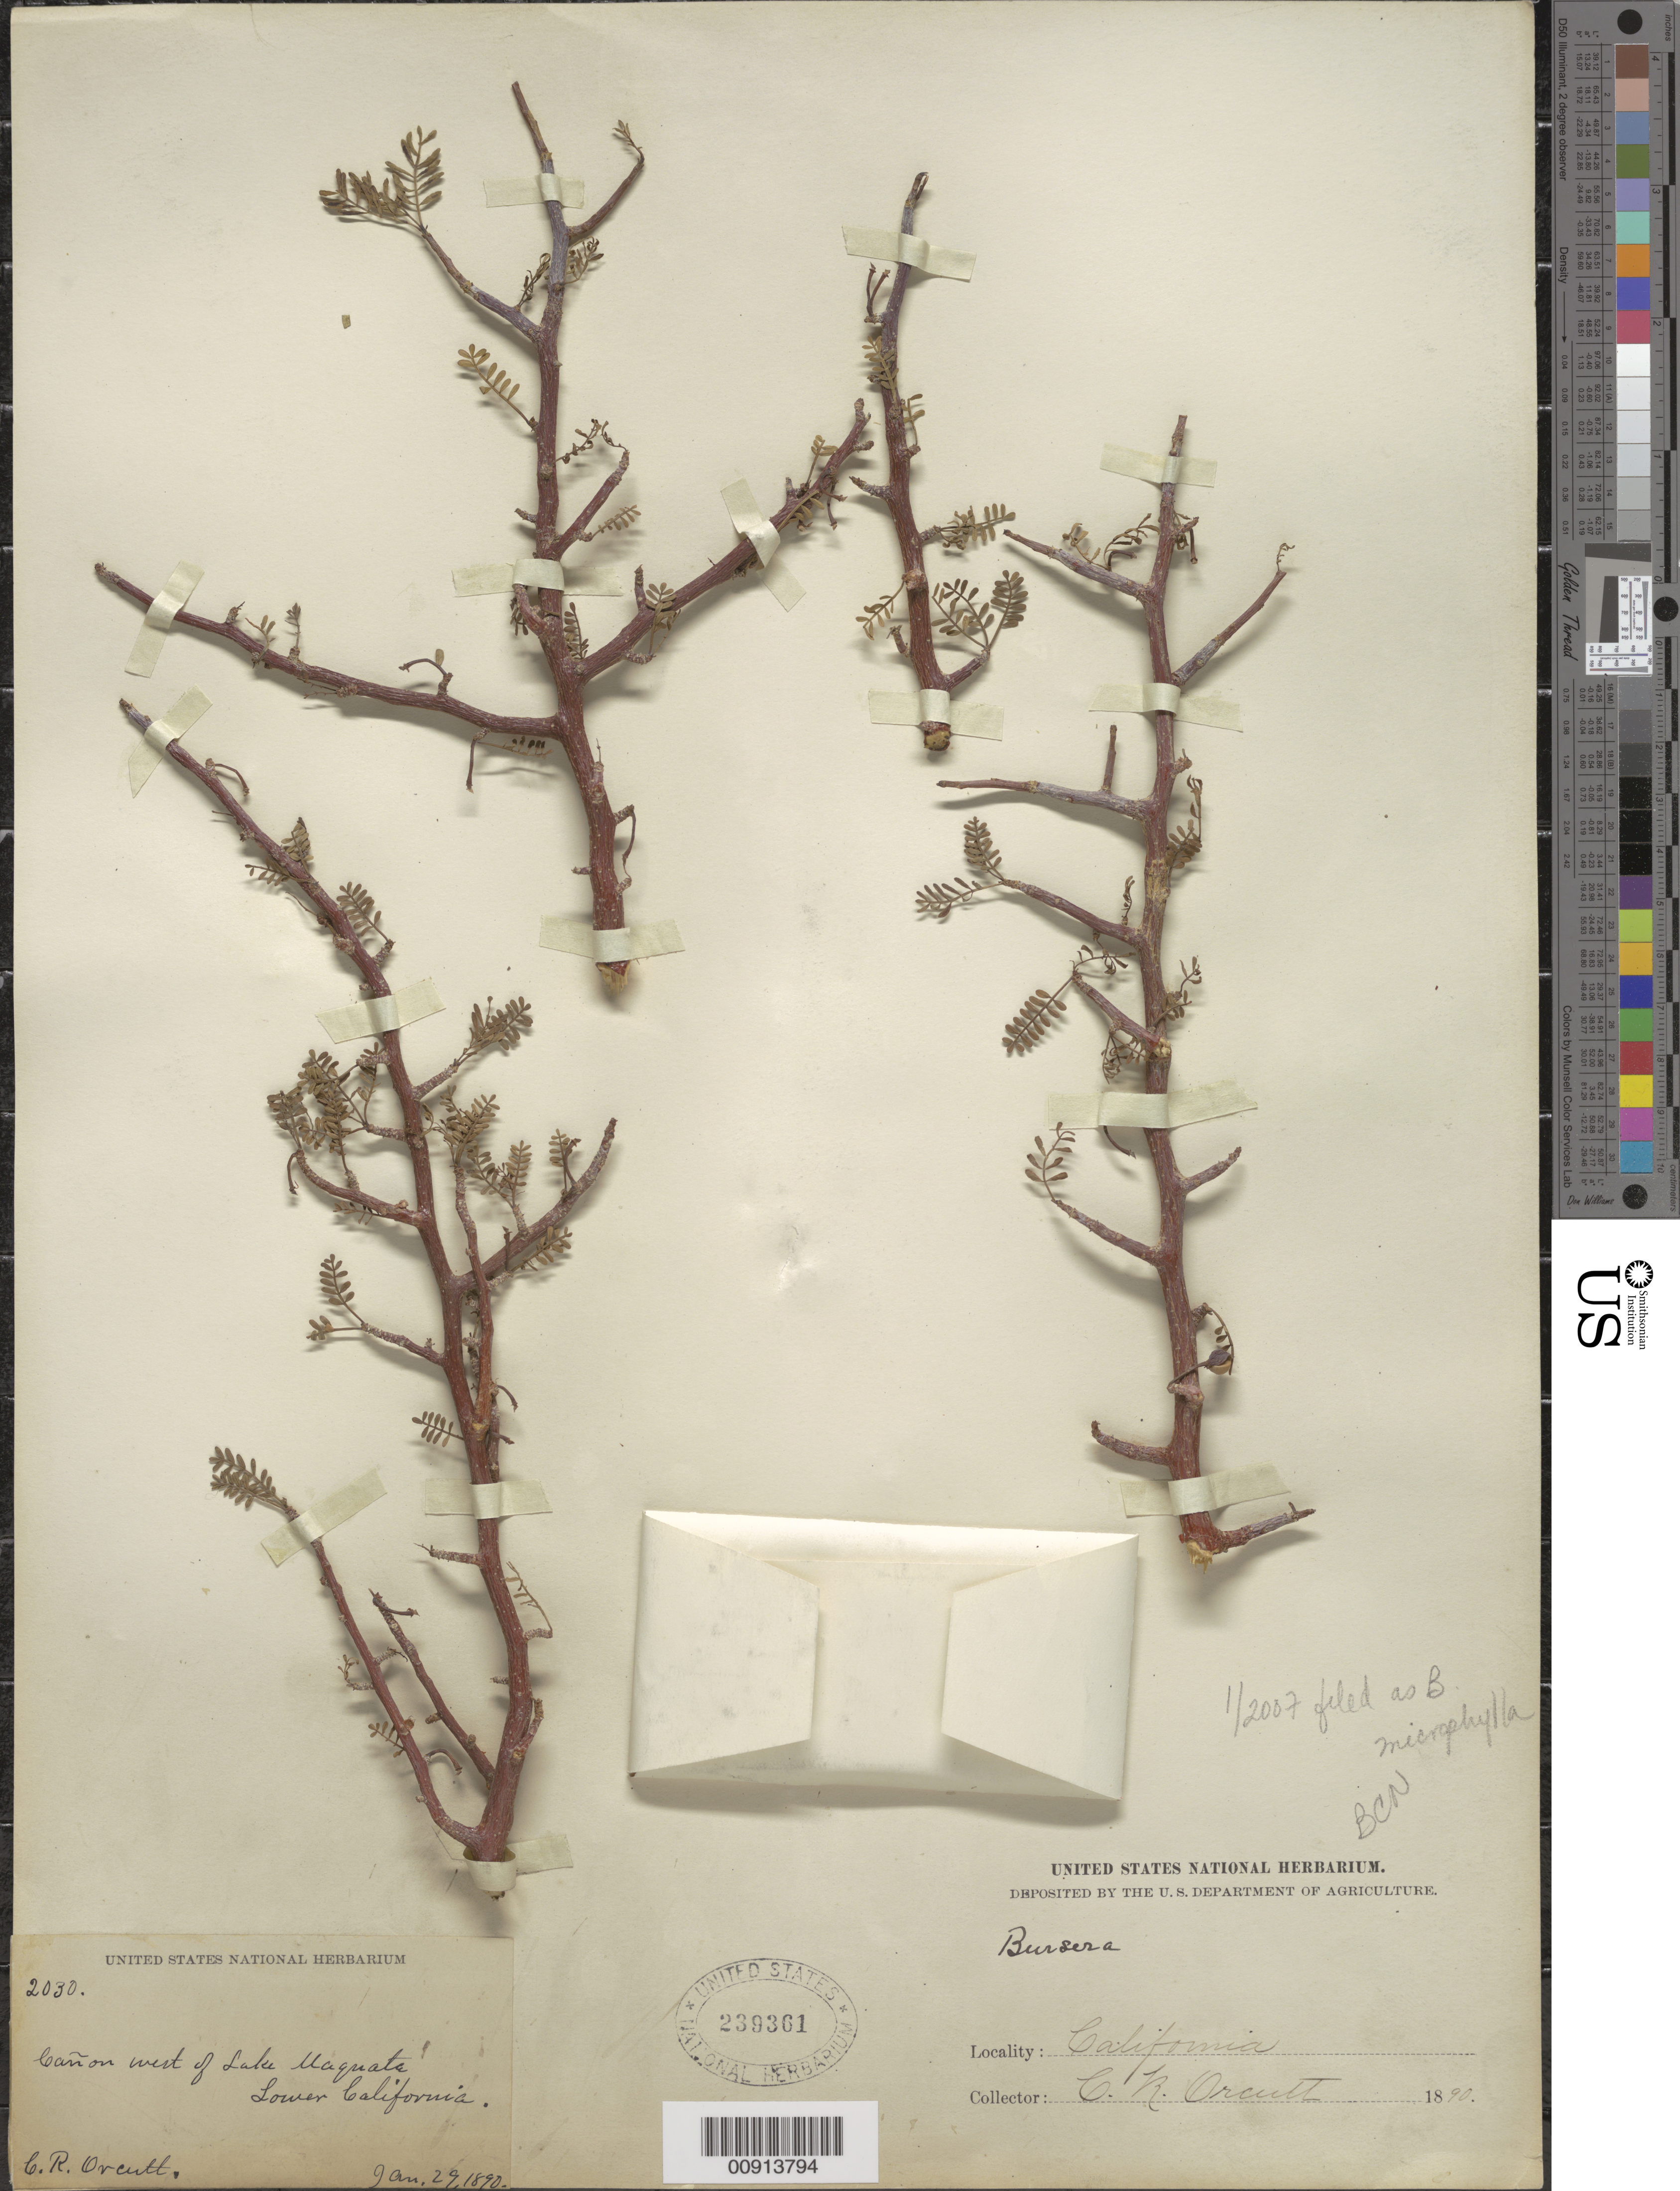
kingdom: Plantae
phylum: Tracheophyta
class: Magnoliopsida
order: Sapindales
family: Burseraceae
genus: Bursera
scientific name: Bursera microphylla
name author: A. Gray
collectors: C. R. Orcutt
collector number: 2030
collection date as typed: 29 Jan 1890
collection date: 1890-01-29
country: Mexico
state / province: Baja California Norte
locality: Cañon west of Lake Maquata. Lower California.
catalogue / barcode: US 239361